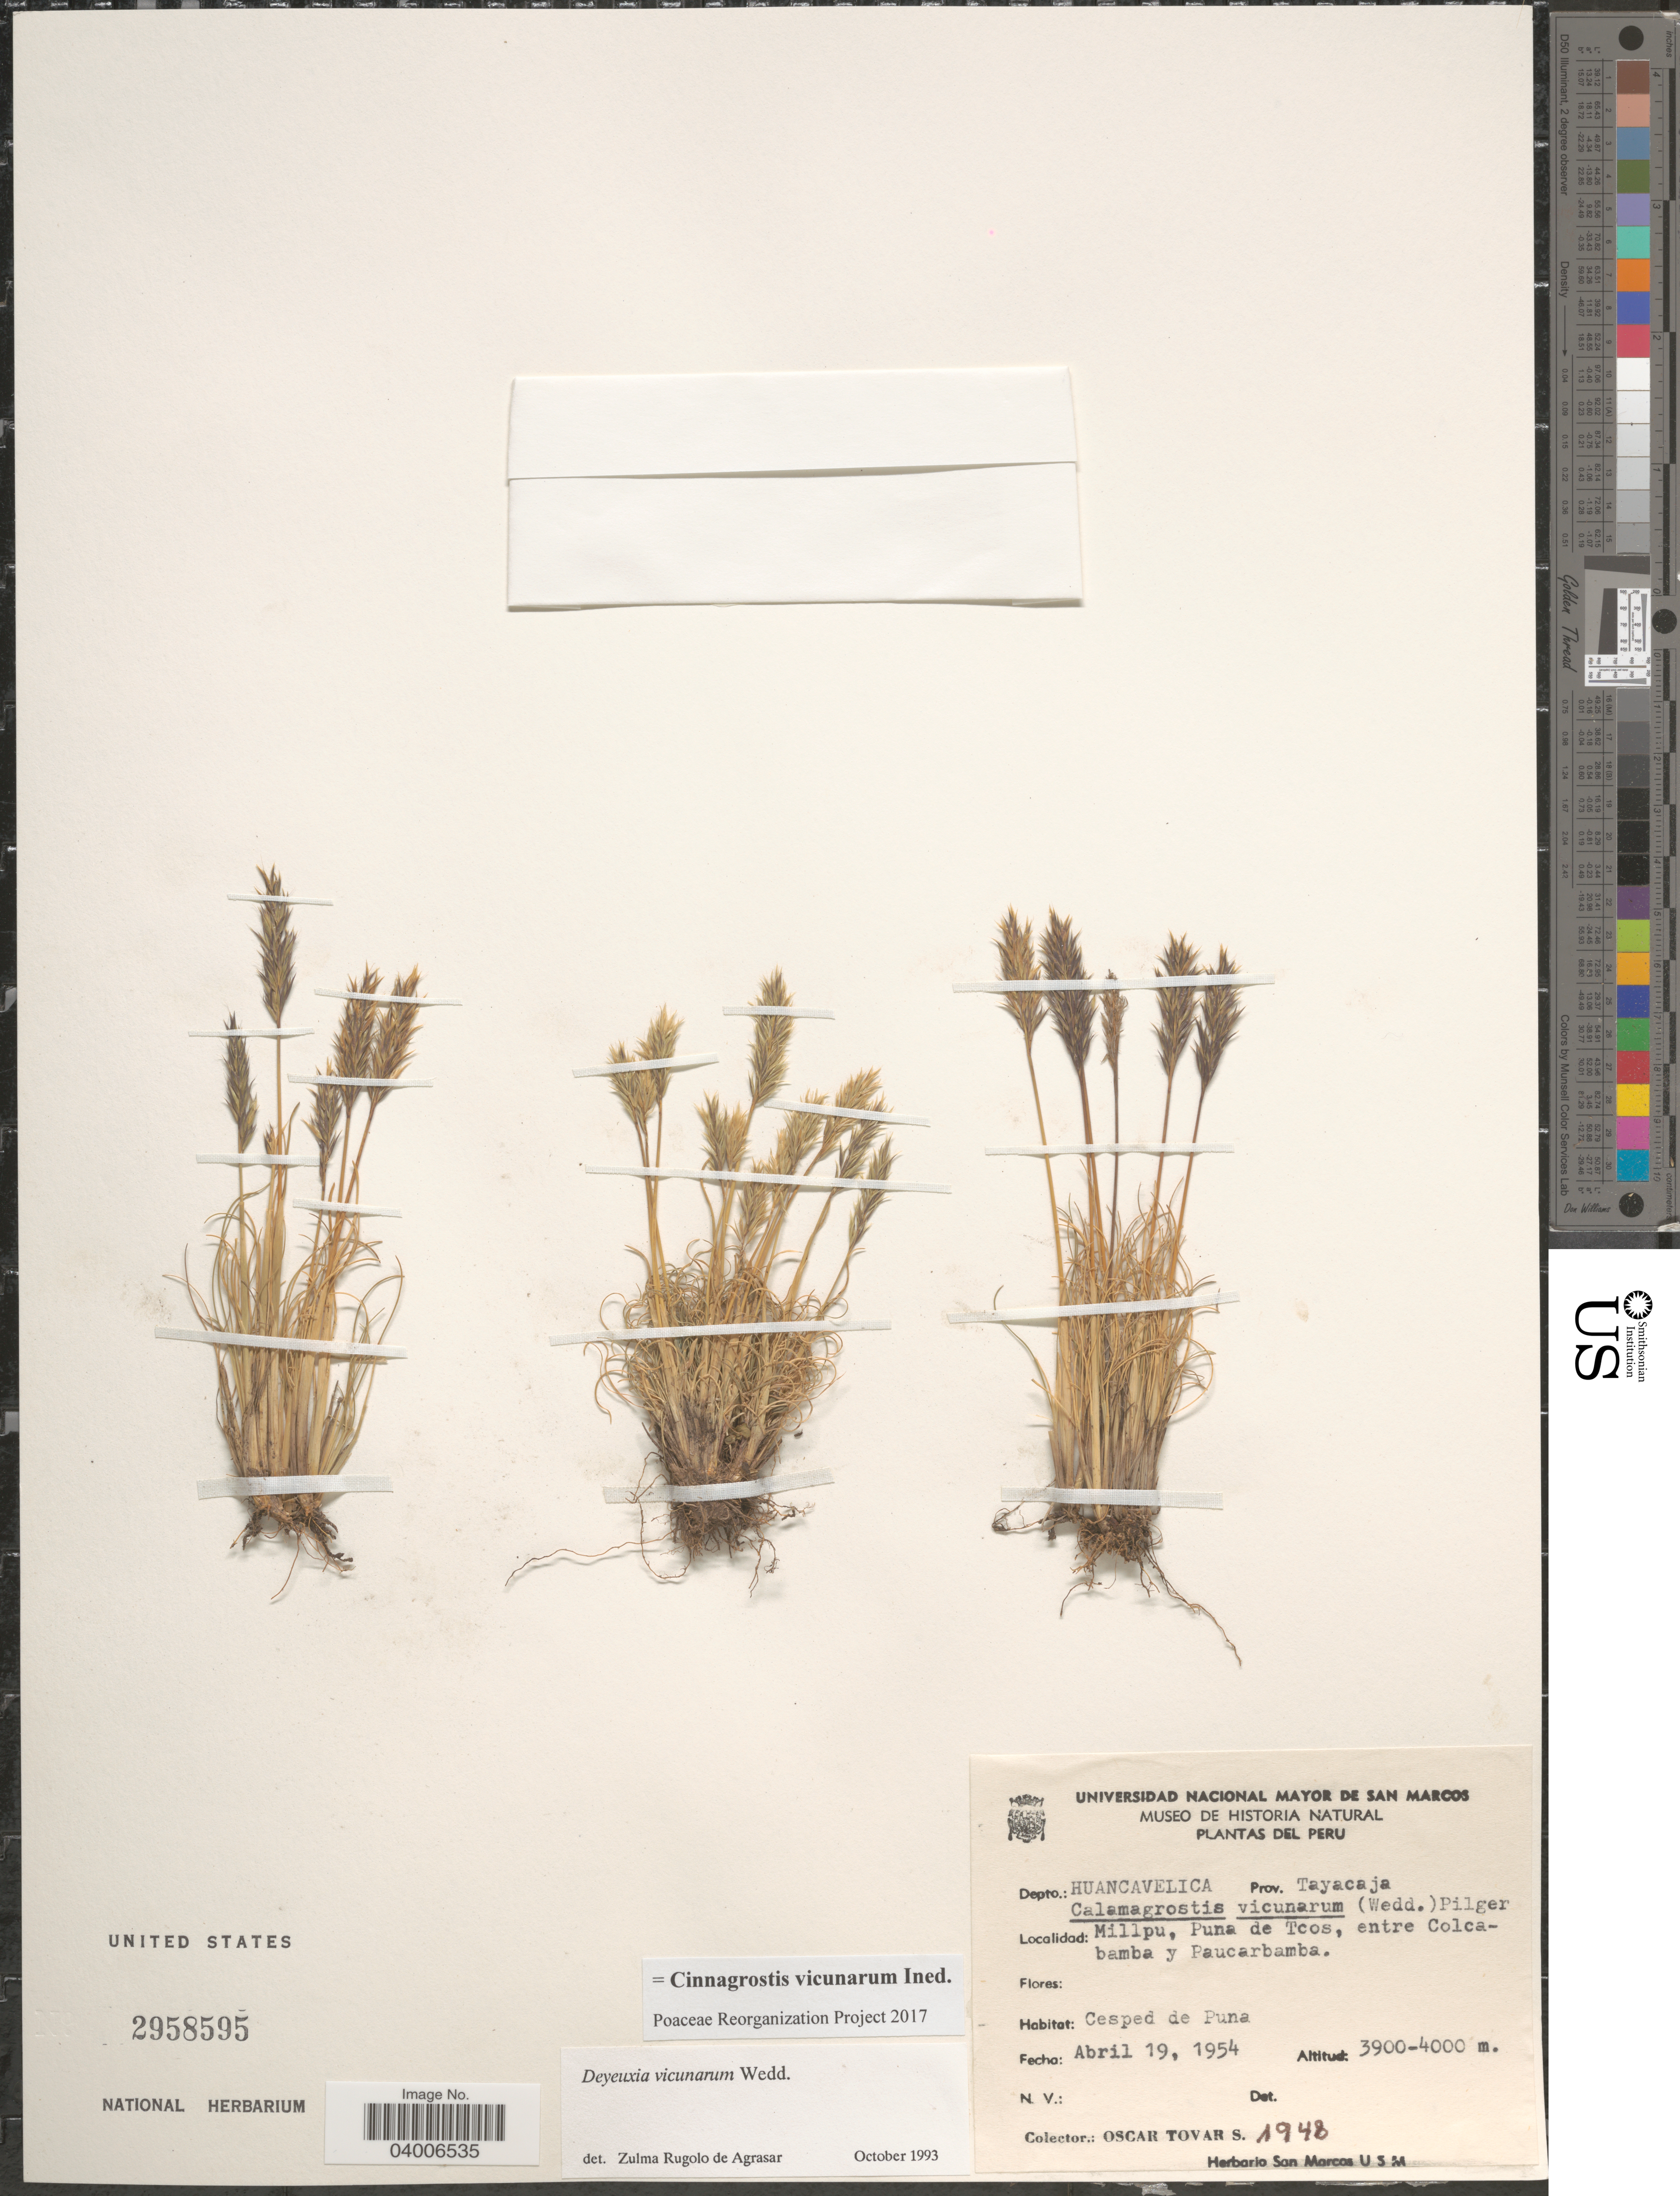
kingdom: Plantae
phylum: Tracheophyta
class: Liliopsida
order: Poales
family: Poaceae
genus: Cinnagrostis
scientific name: Cinnagrostis vicunarum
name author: (Wedd.) P.M. Peterson et al.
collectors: Ó. Tovar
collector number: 1948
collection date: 1954-04-19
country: Peru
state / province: Huancavelica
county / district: Tayacaja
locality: Depto.: Huancavelica. Prov. Tayacaja. Millpu, Puna de Tcos, entre Colcabamba y Paucarbamba. Cesped de Puna.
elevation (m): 3900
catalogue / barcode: US 2958595